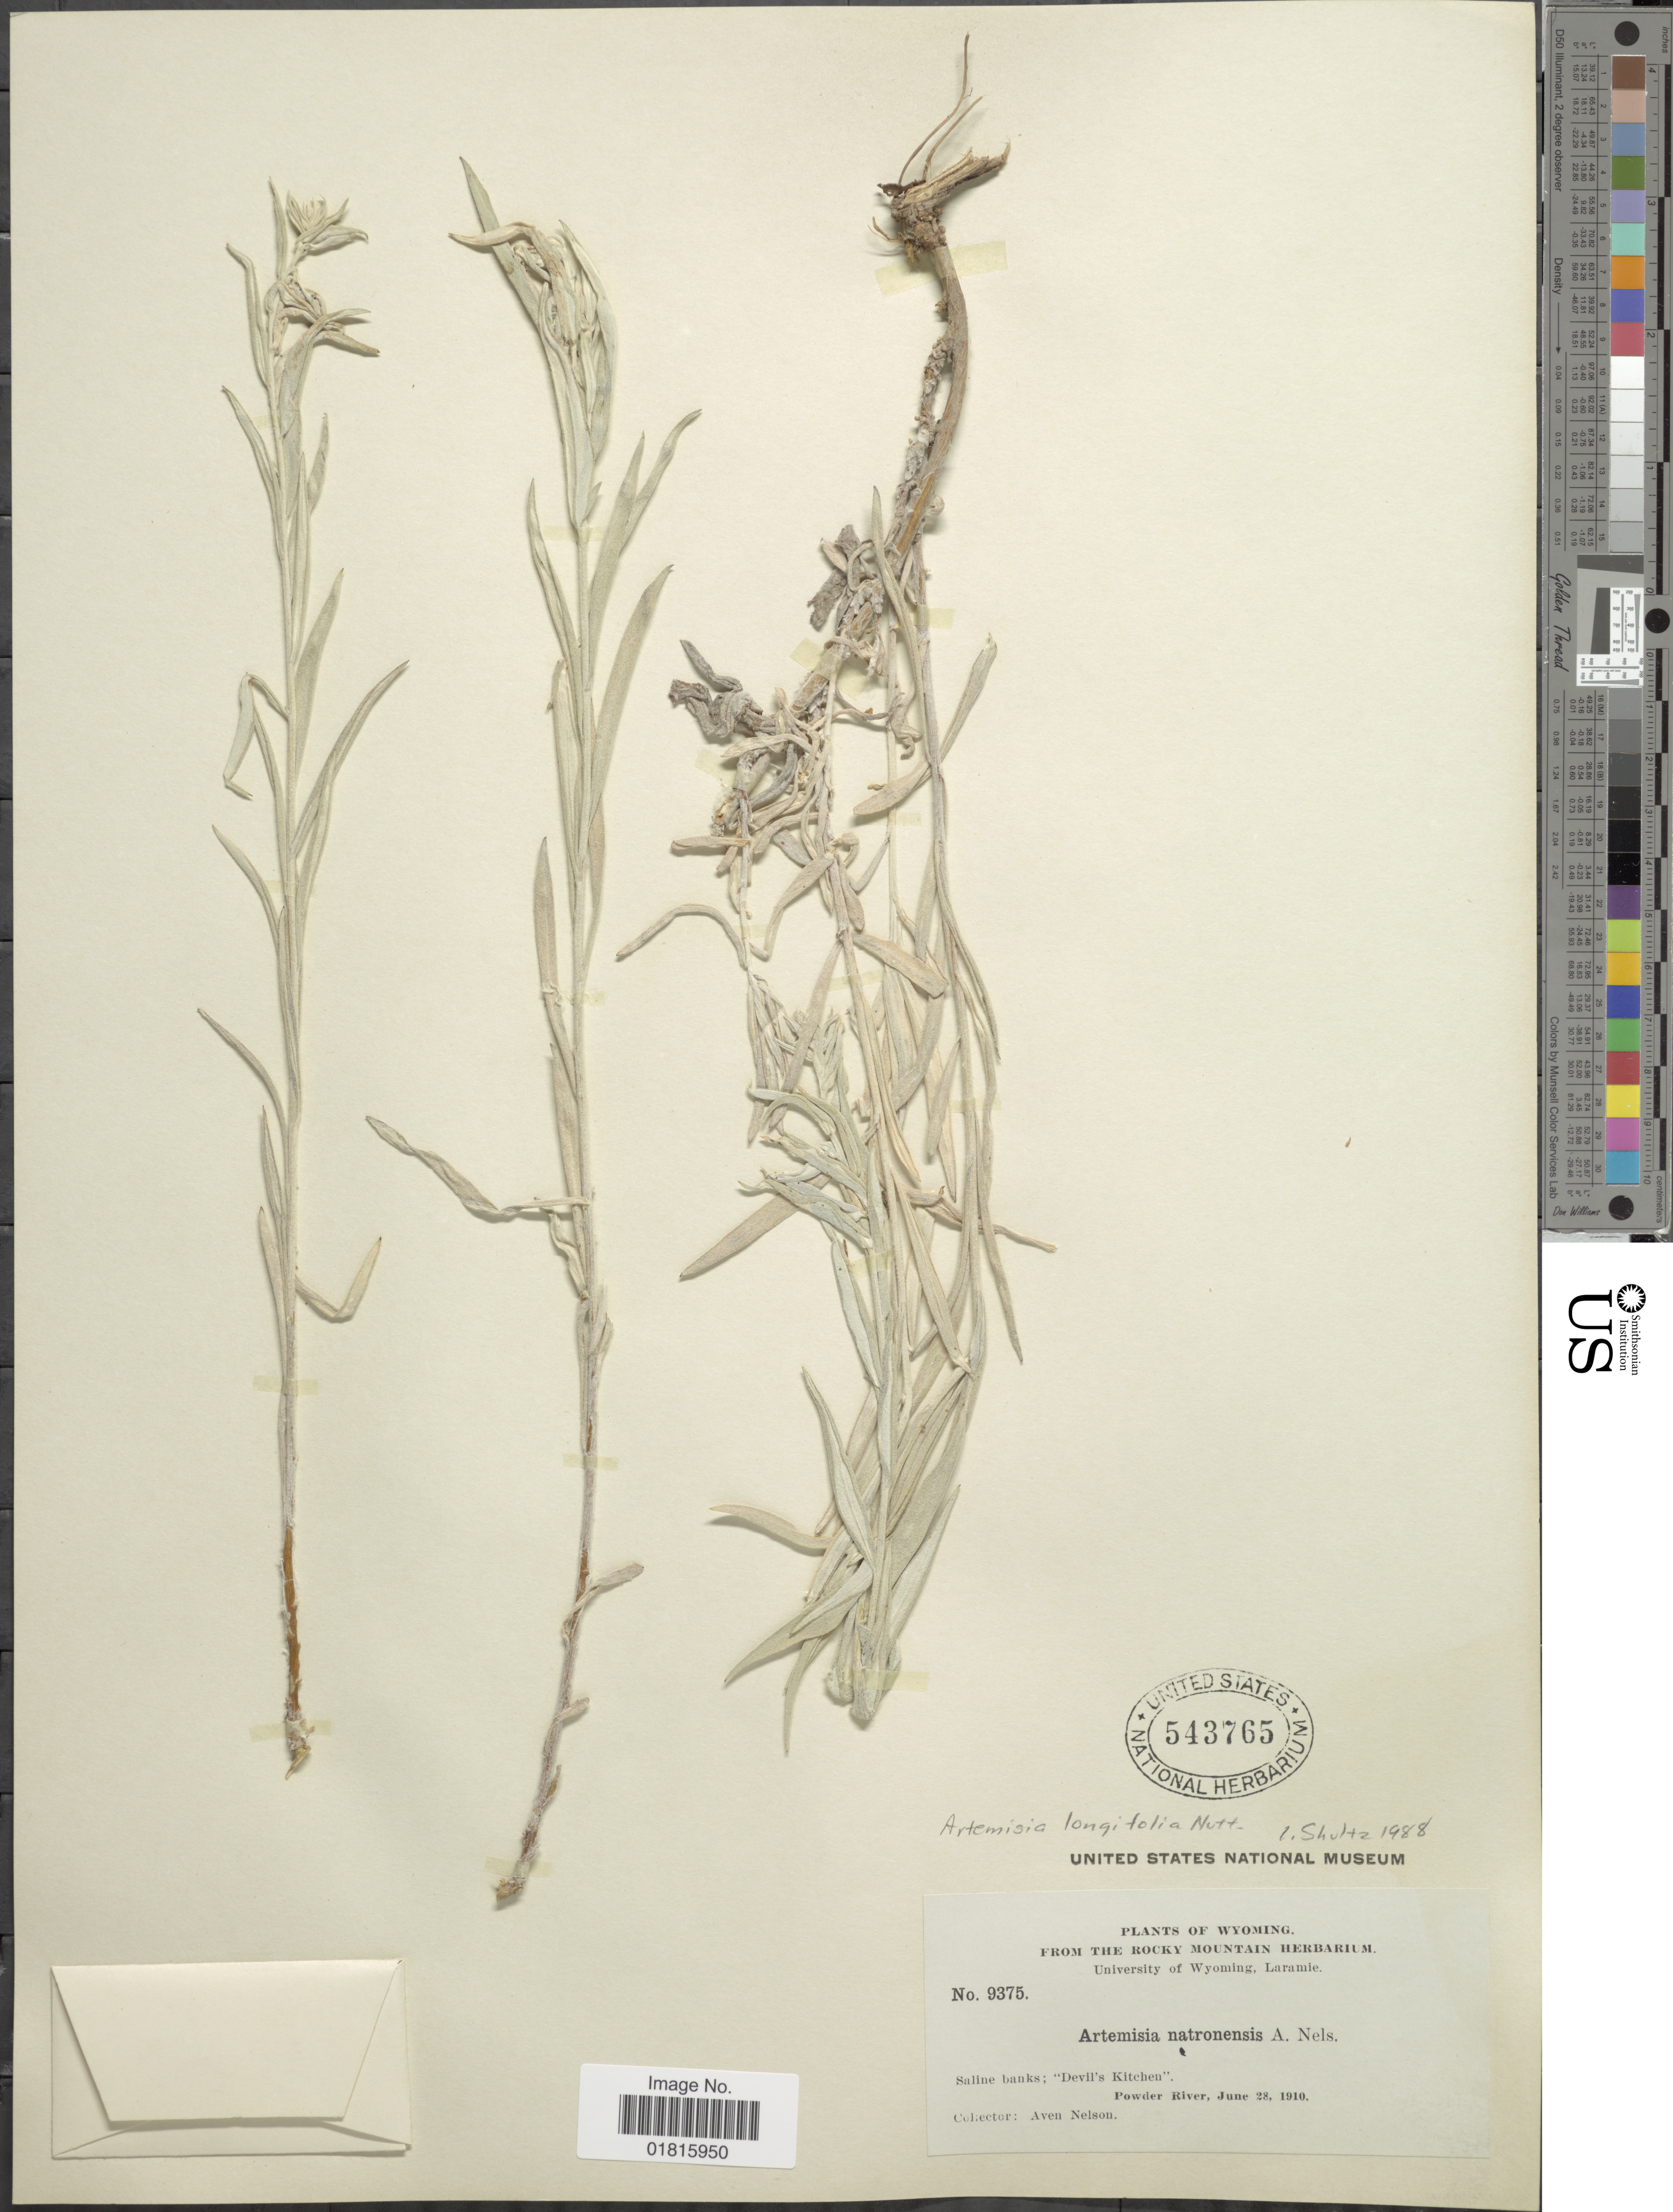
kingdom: Plantae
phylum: Tracheophyta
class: Magnoliopsida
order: Asterales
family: Asteraceae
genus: Artemisia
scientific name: Artemisia longifolia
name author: Nutt.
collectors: A. Nelson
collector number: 9375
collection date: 1910-06-28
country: United States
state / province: Wyoming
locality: Saline banks; "Devil's Kitchen", Powder River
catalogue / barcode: US 543765